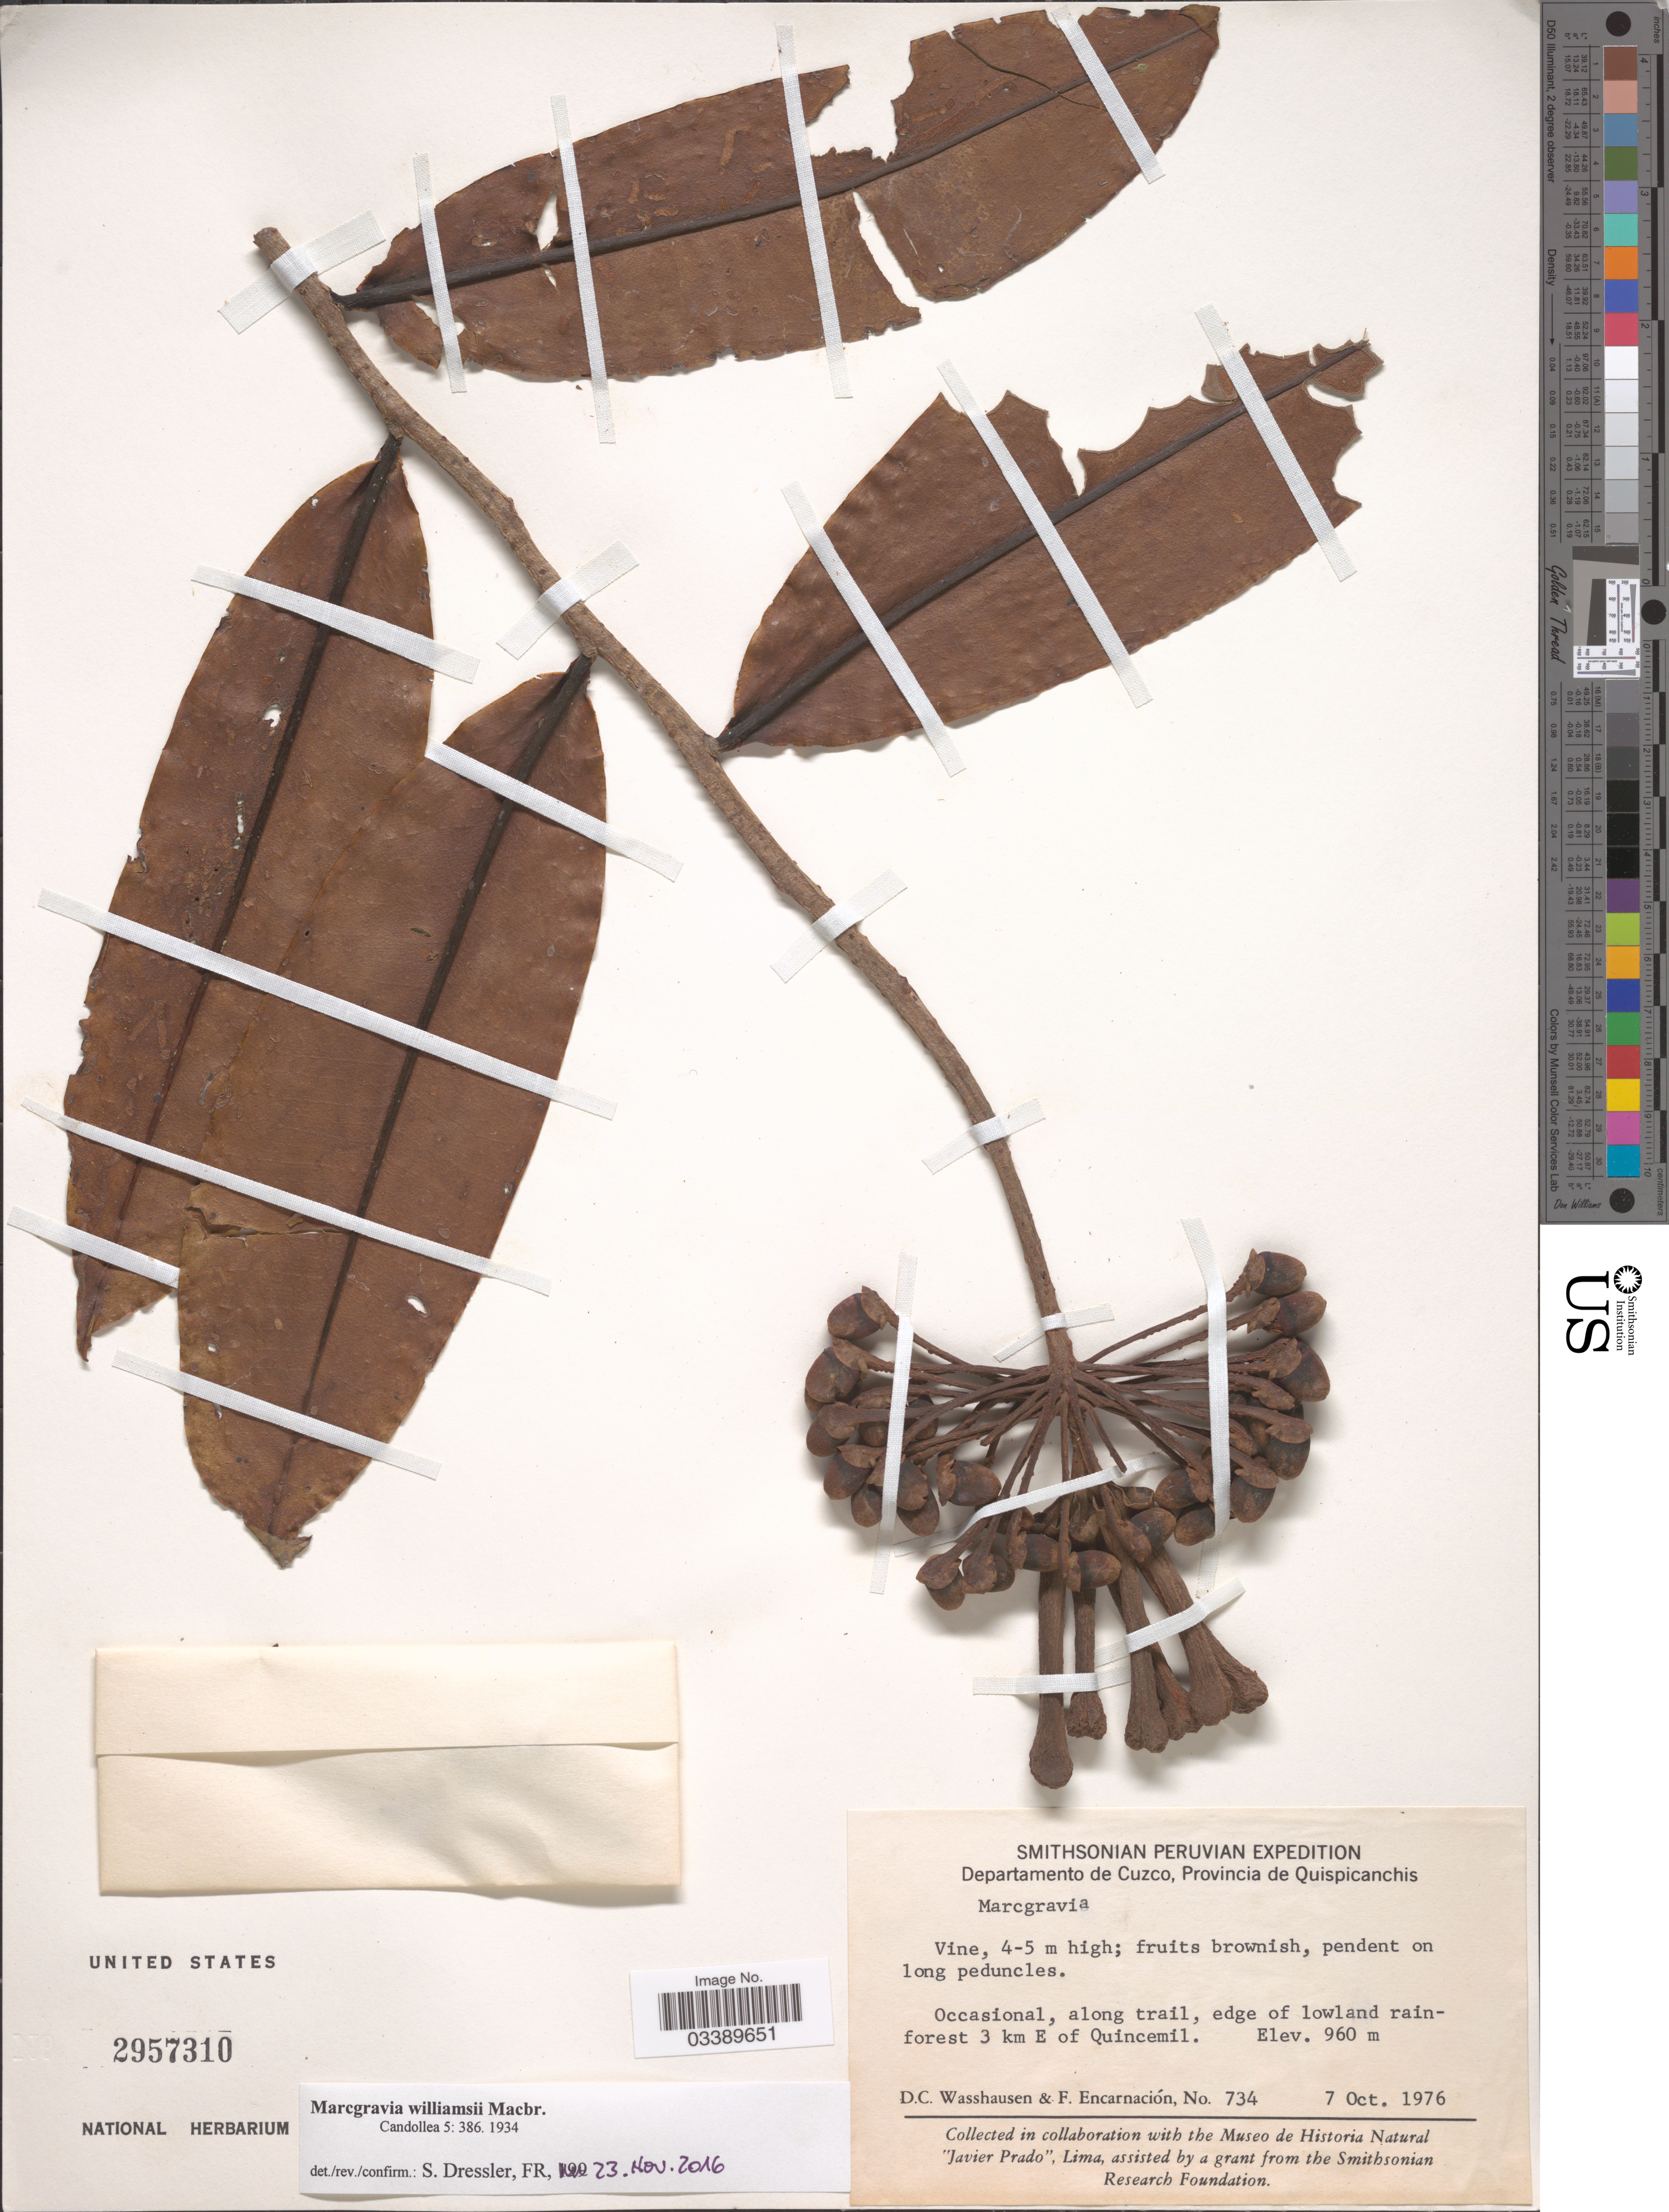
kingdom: Plantae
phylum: Tracheophyta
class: Magnoliopsida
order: Ericales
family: Marcgraviaceae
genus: Marcgravia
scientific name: Marcgravia williamsii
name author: J.F. Macbr.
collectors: D. C. Wasshausen & F. Encarnación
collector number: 734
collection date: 1976-10-07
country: Peru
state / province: Cusco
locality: Departamento de Cuzco, Provincia de Quispicanchis. Edge of lowland rainforest 3 km E of Quincemil.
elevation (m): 960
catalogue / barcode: US 2957310